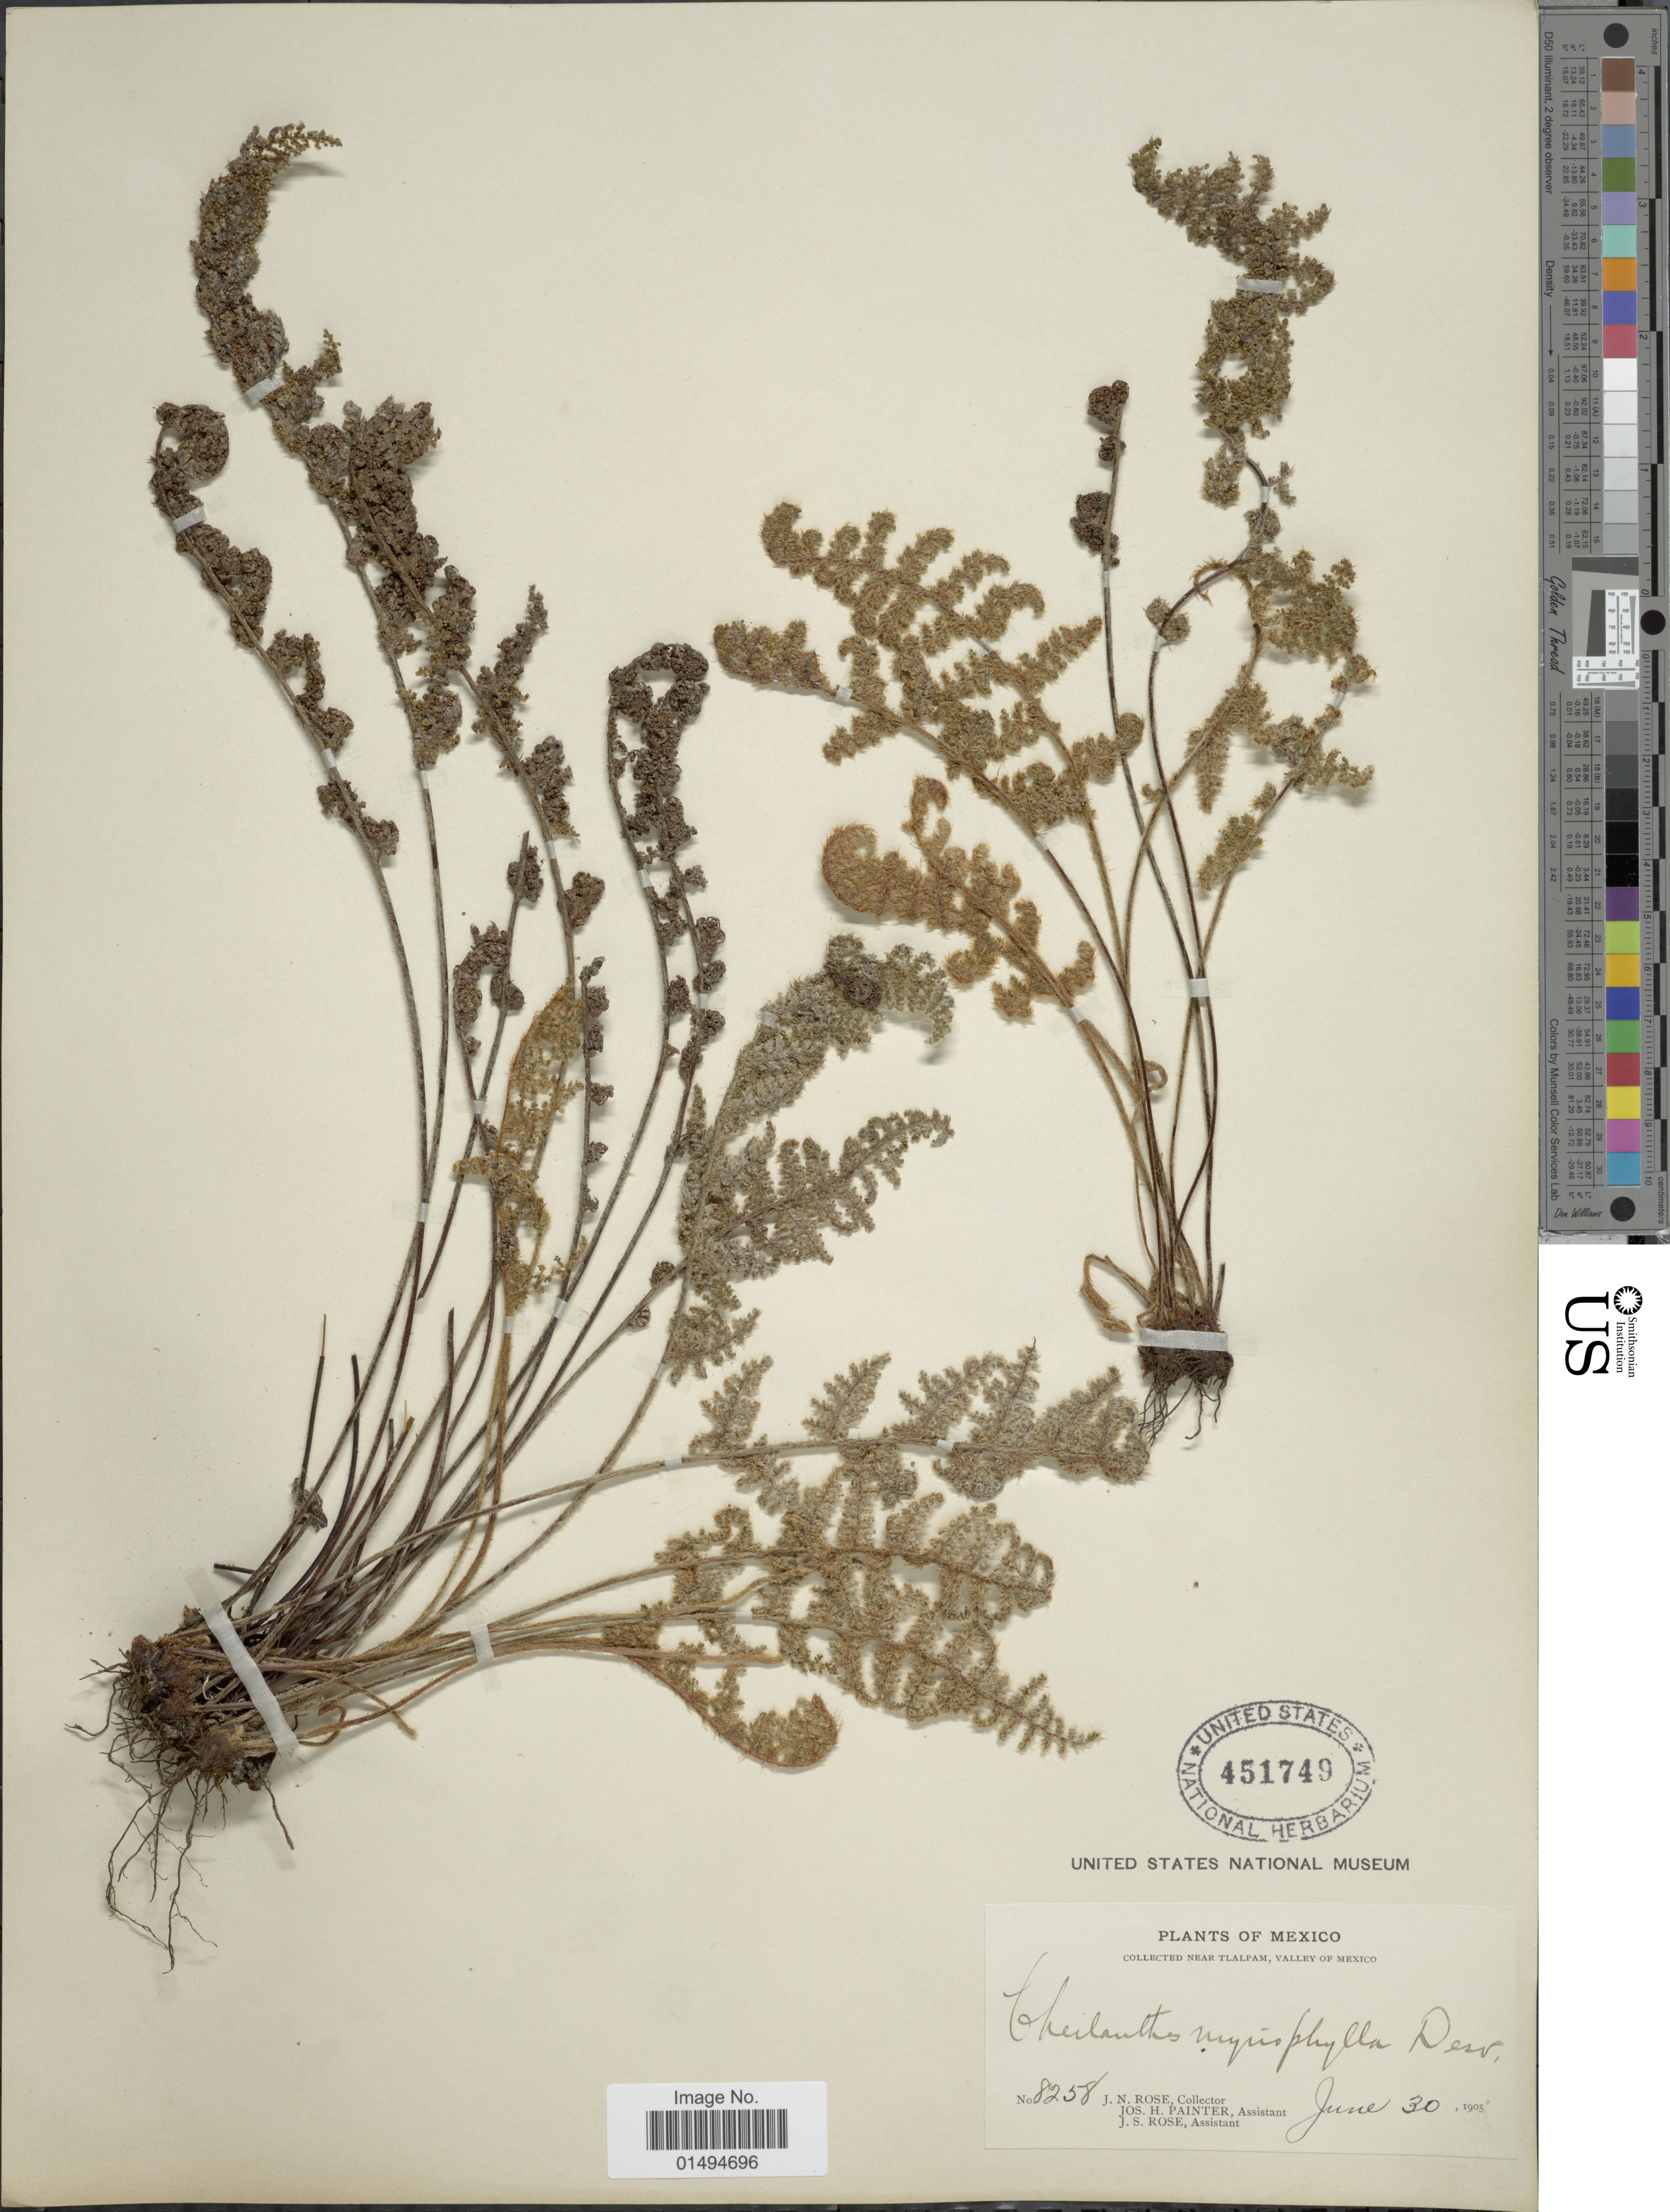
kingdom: Plantae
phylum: Tracheophyta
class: Polypodiopsida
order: Polypodiales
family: Pteridaceae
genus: Myriopteris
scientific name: Myriopteris myriophylla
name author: (Desv.) J. Sm.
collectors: J. N. Rose, J. H. Painter & J. S. Rose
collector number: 8258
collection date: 1905-06-30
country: Mexico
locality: Near Tlalpam, Valley of mexico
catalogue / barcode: US 451749